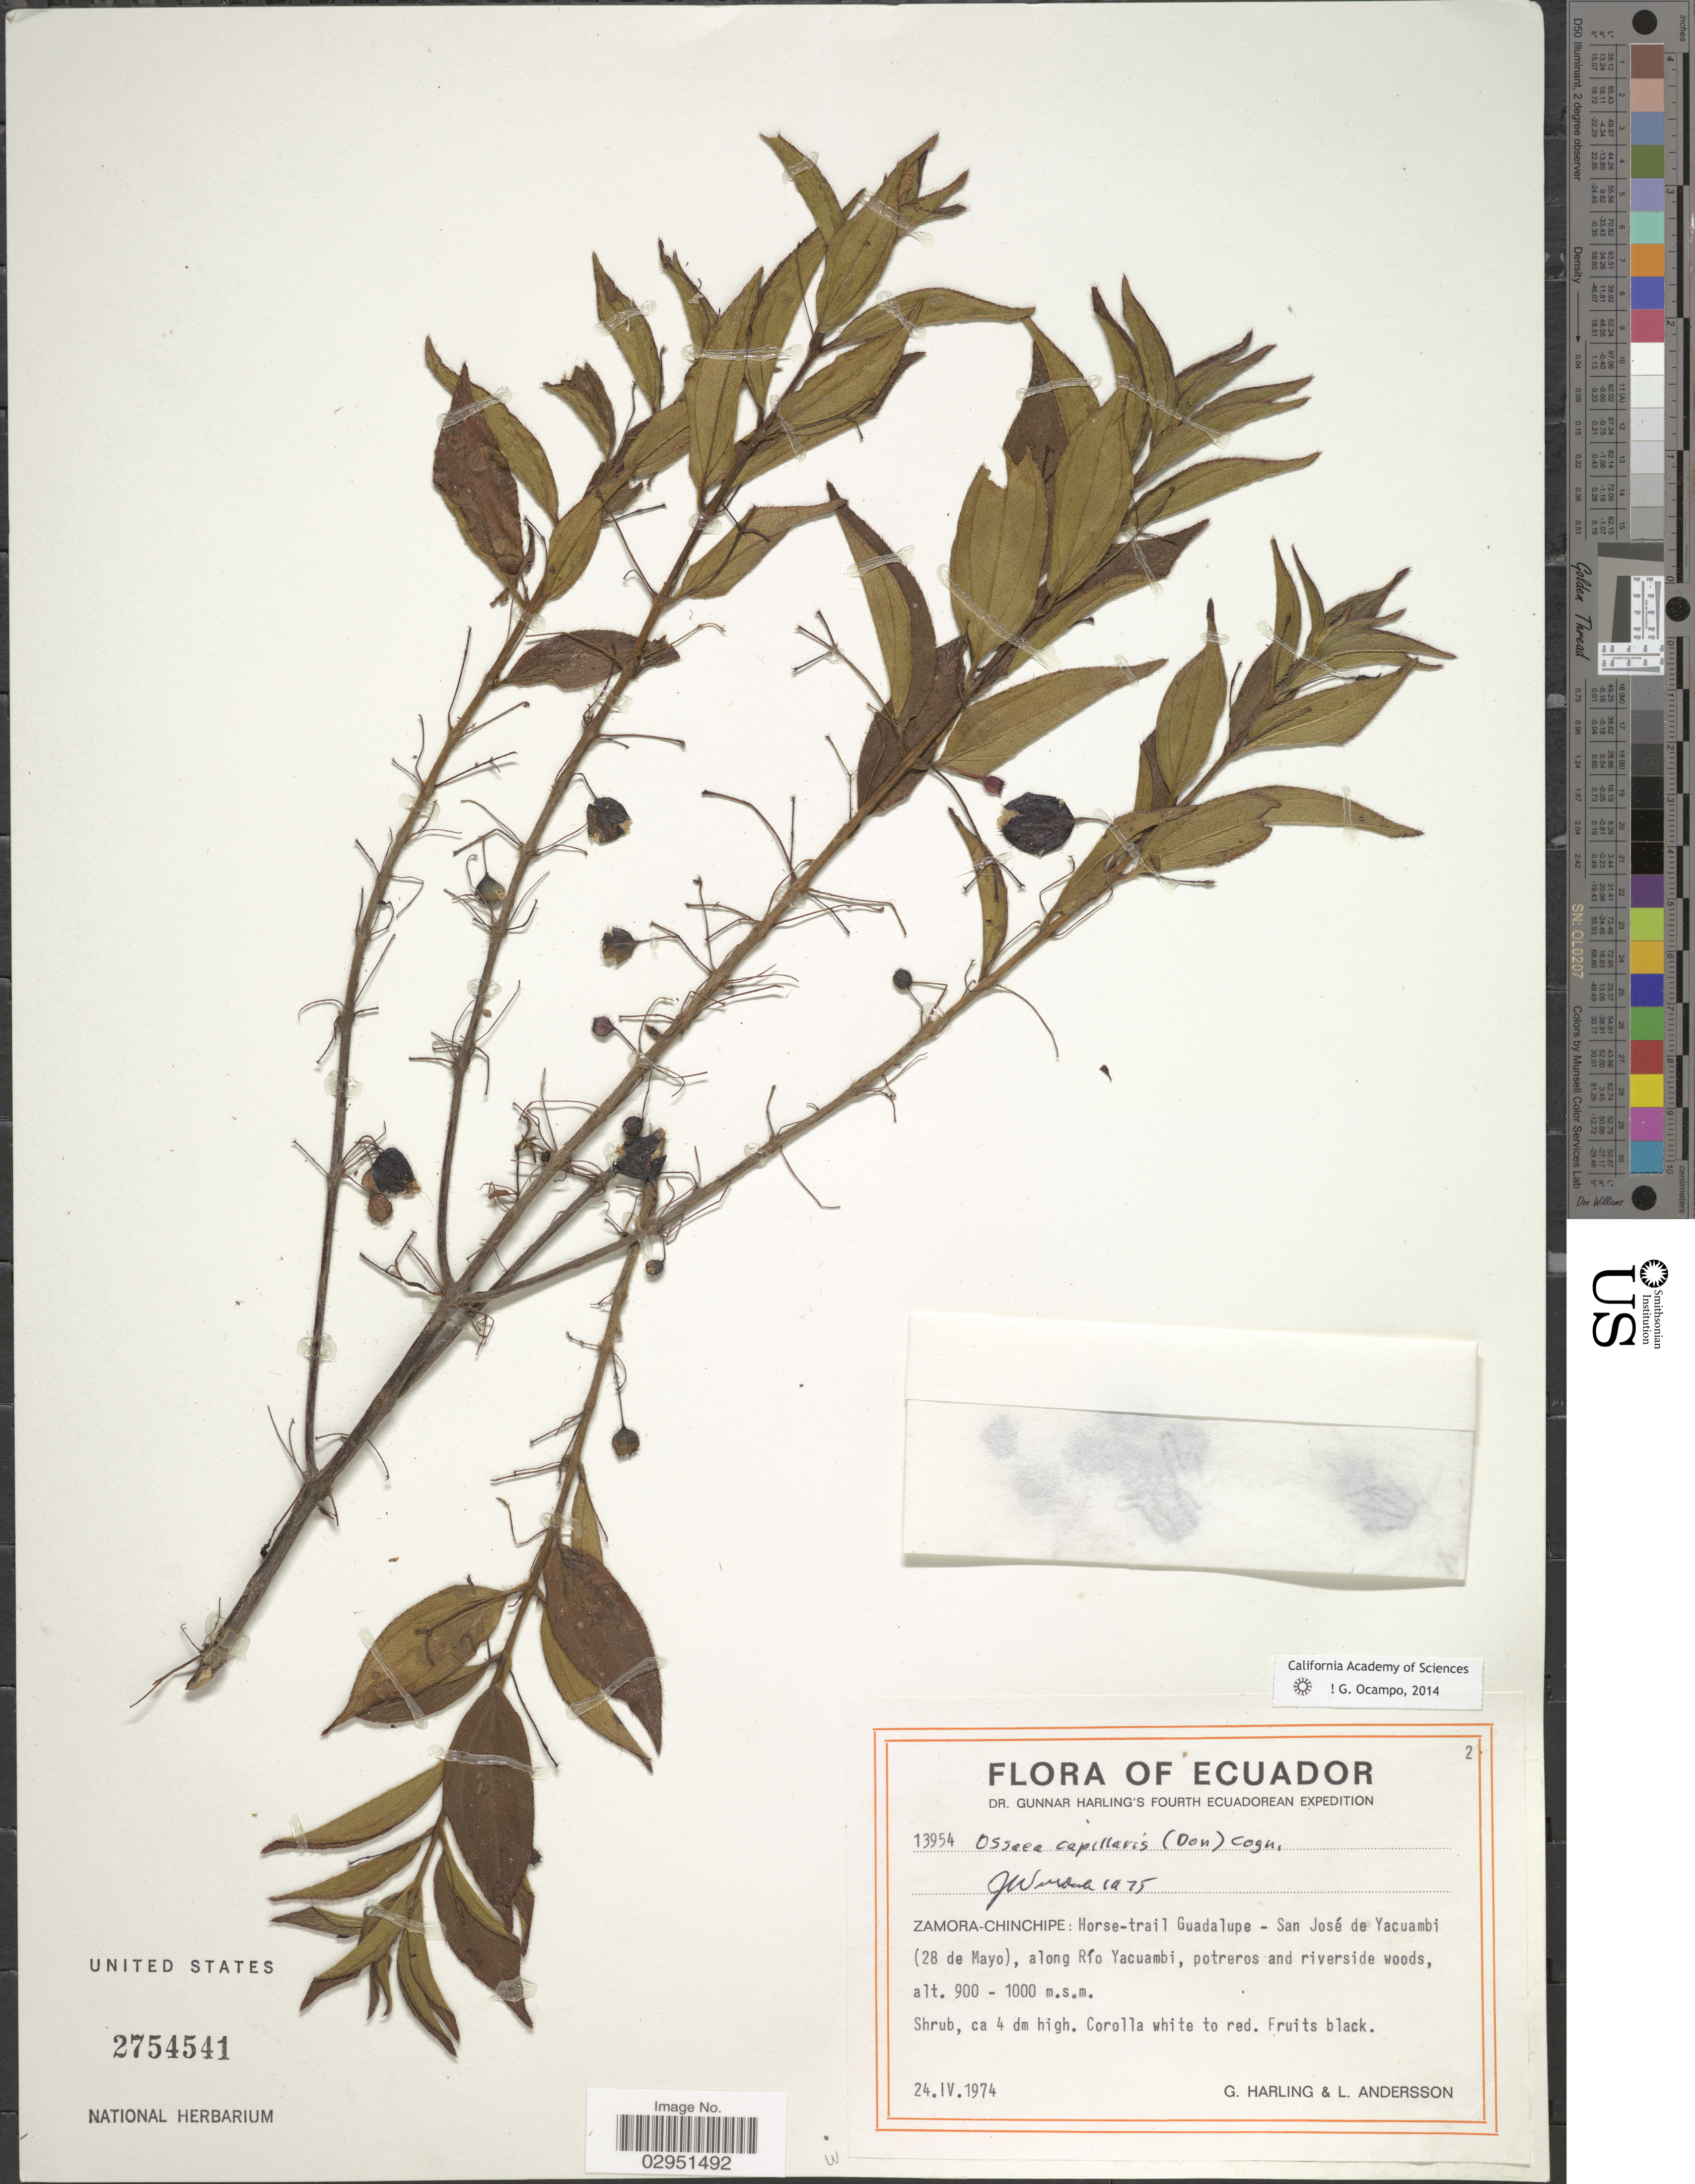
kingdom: Plantae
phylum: Tracheophyta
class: Magnoliopsida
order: Myrtales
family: Melastomataceae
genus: Ossaea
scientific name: Ossaea capillaris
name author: (D. Don) Cogn.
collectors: G. Harling & L. Andersson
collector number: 13954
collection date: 1974-04-24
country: Ecuador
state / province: Zamora-Chinchipe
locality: Horse-trail Guadalupe - San José de Yacuambi (28 de Mayo), along Río Yacuambi, potreros and riverside woods.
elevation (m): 900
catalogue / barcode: US 2754541